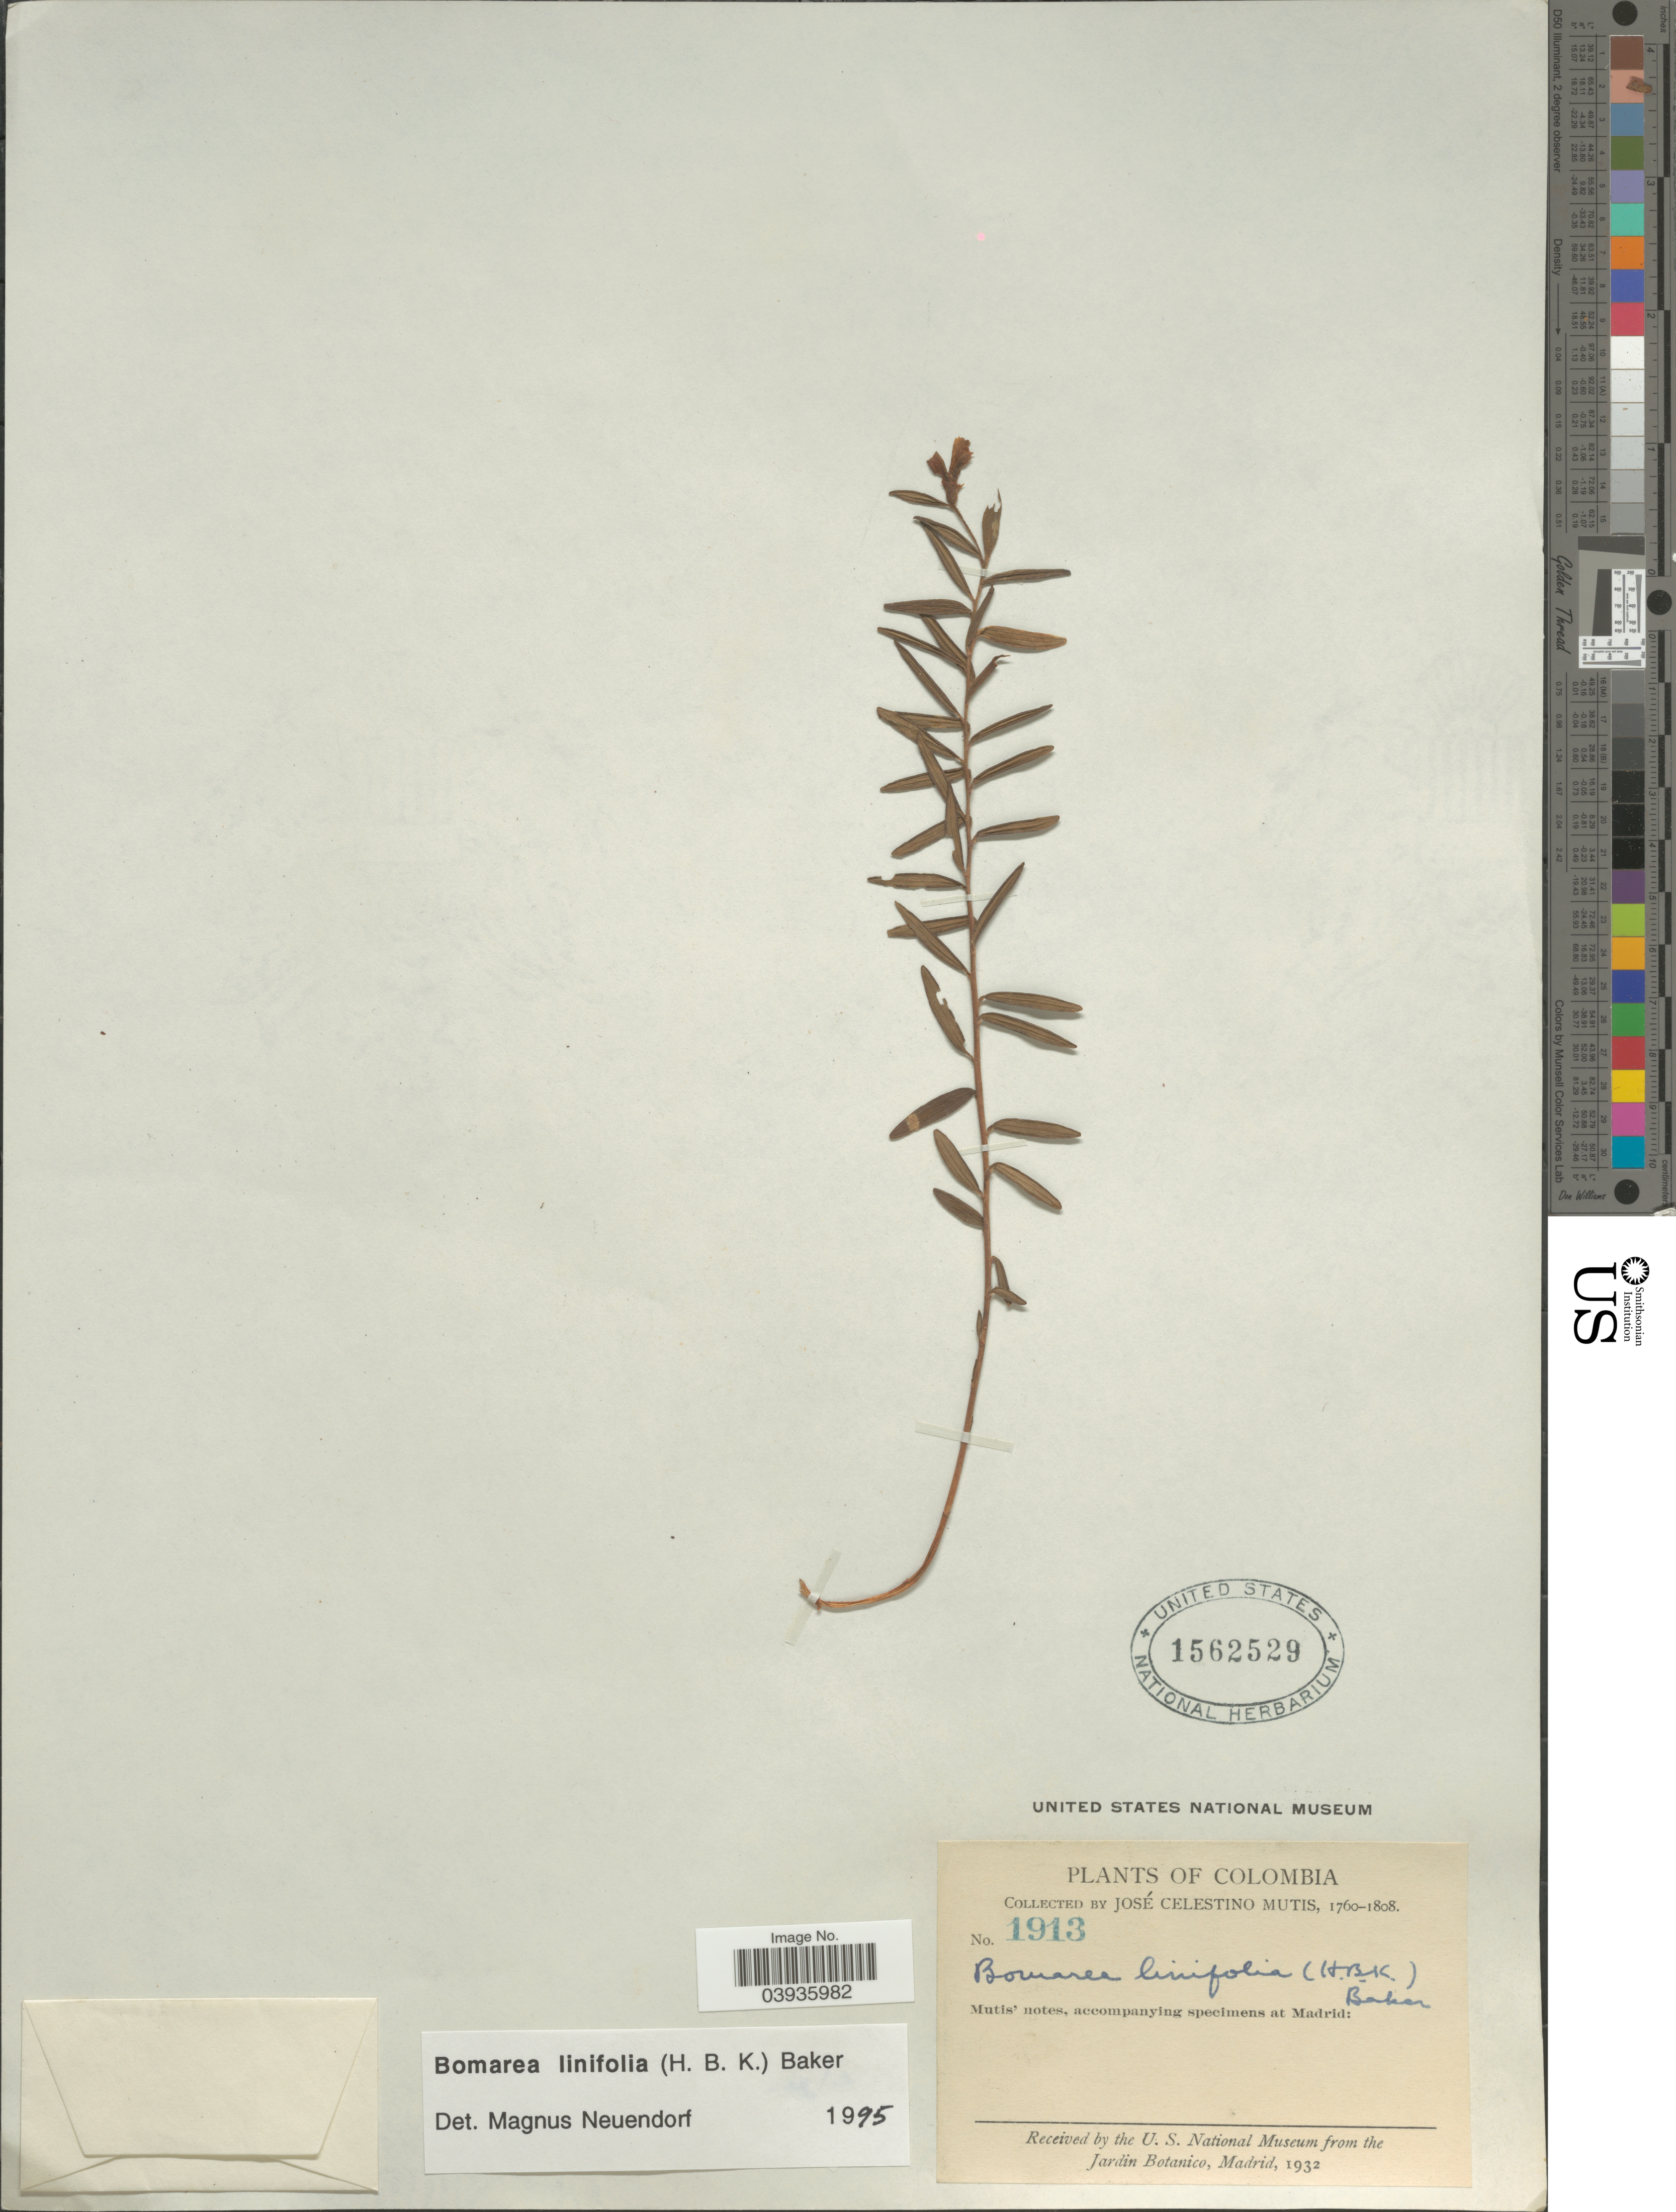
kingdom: Plantae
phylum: Tracheophyta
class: Liliopsida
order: Liliales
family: Alstroemeriaceae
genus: Bomarea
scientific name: Bomarea linifolia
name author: (Kunth) Baker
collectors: J. C. B. Mutis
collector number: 1913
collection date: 1760/1808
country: Colombia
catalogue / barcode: US 1562529